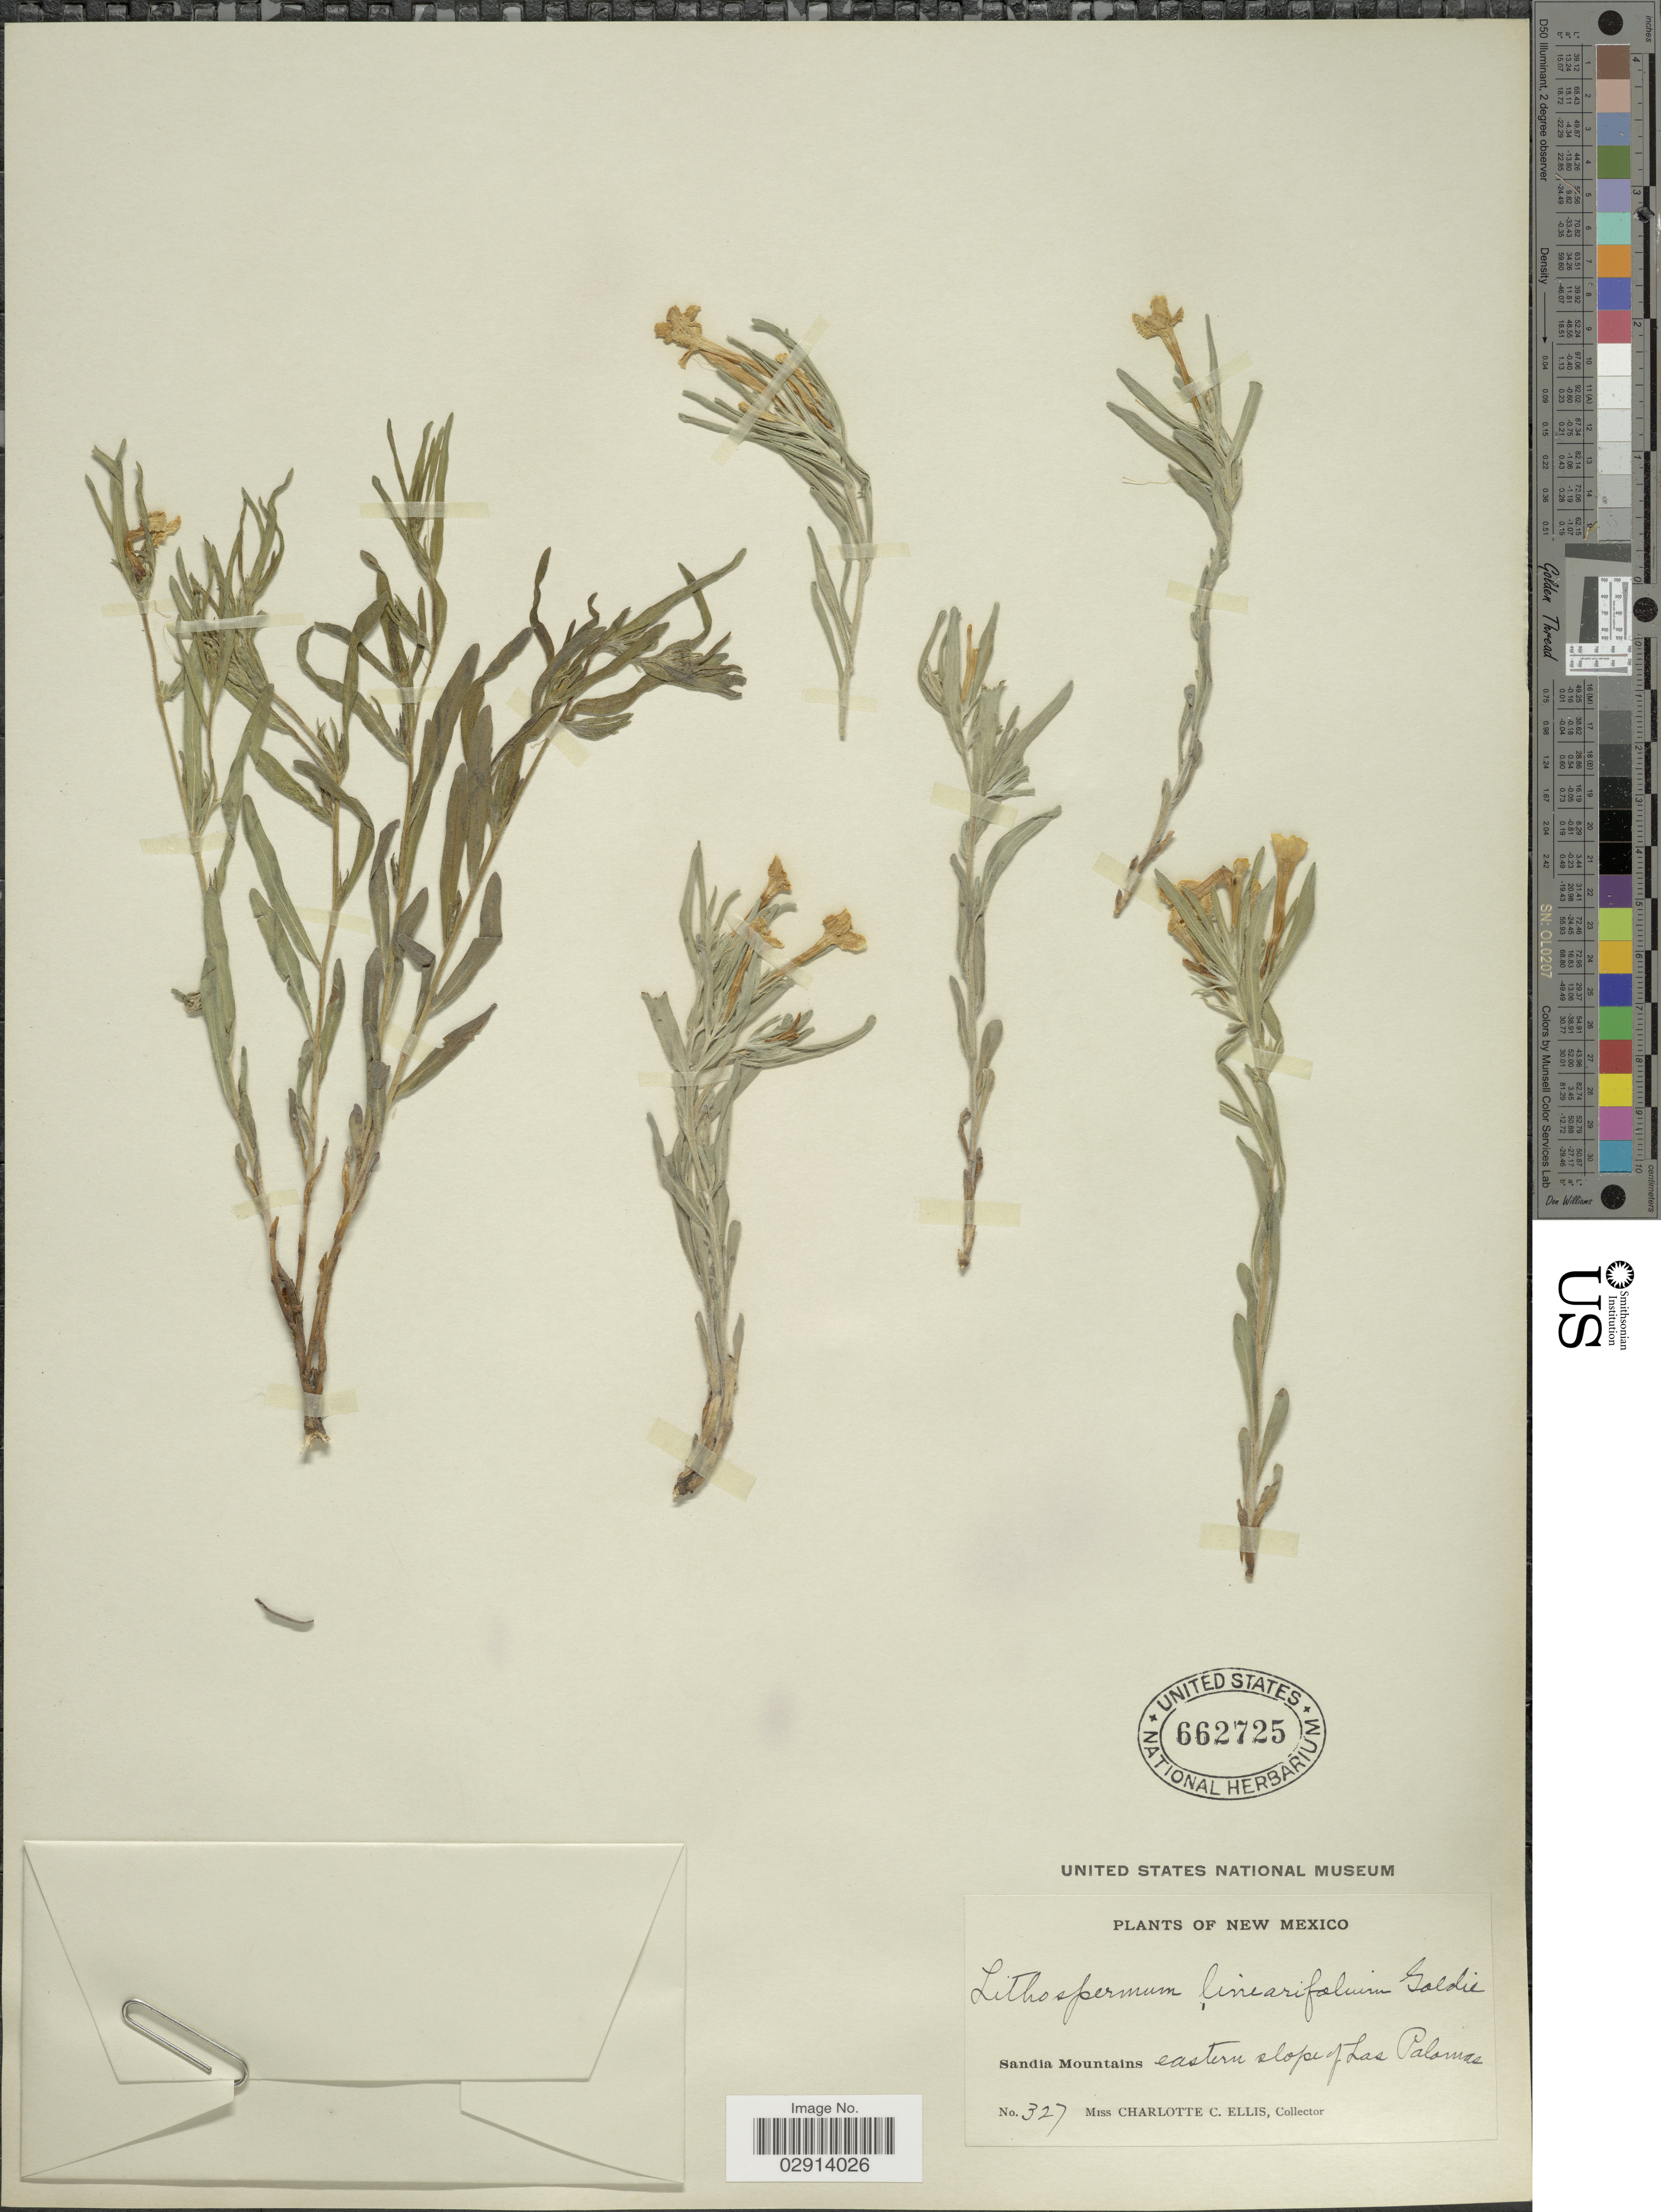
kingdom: Plantae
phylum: Tracheophyta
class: Magnoliopsida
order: Boraginales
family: Boraginaceae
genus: Lithospermum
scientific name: Lithospermum incisum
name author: Lehm.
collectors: C. C. Ellis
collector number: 327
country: United States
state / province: New Mexico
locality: Sandia Mountains eastern slope of Las Palmas.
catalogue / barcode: US 662725